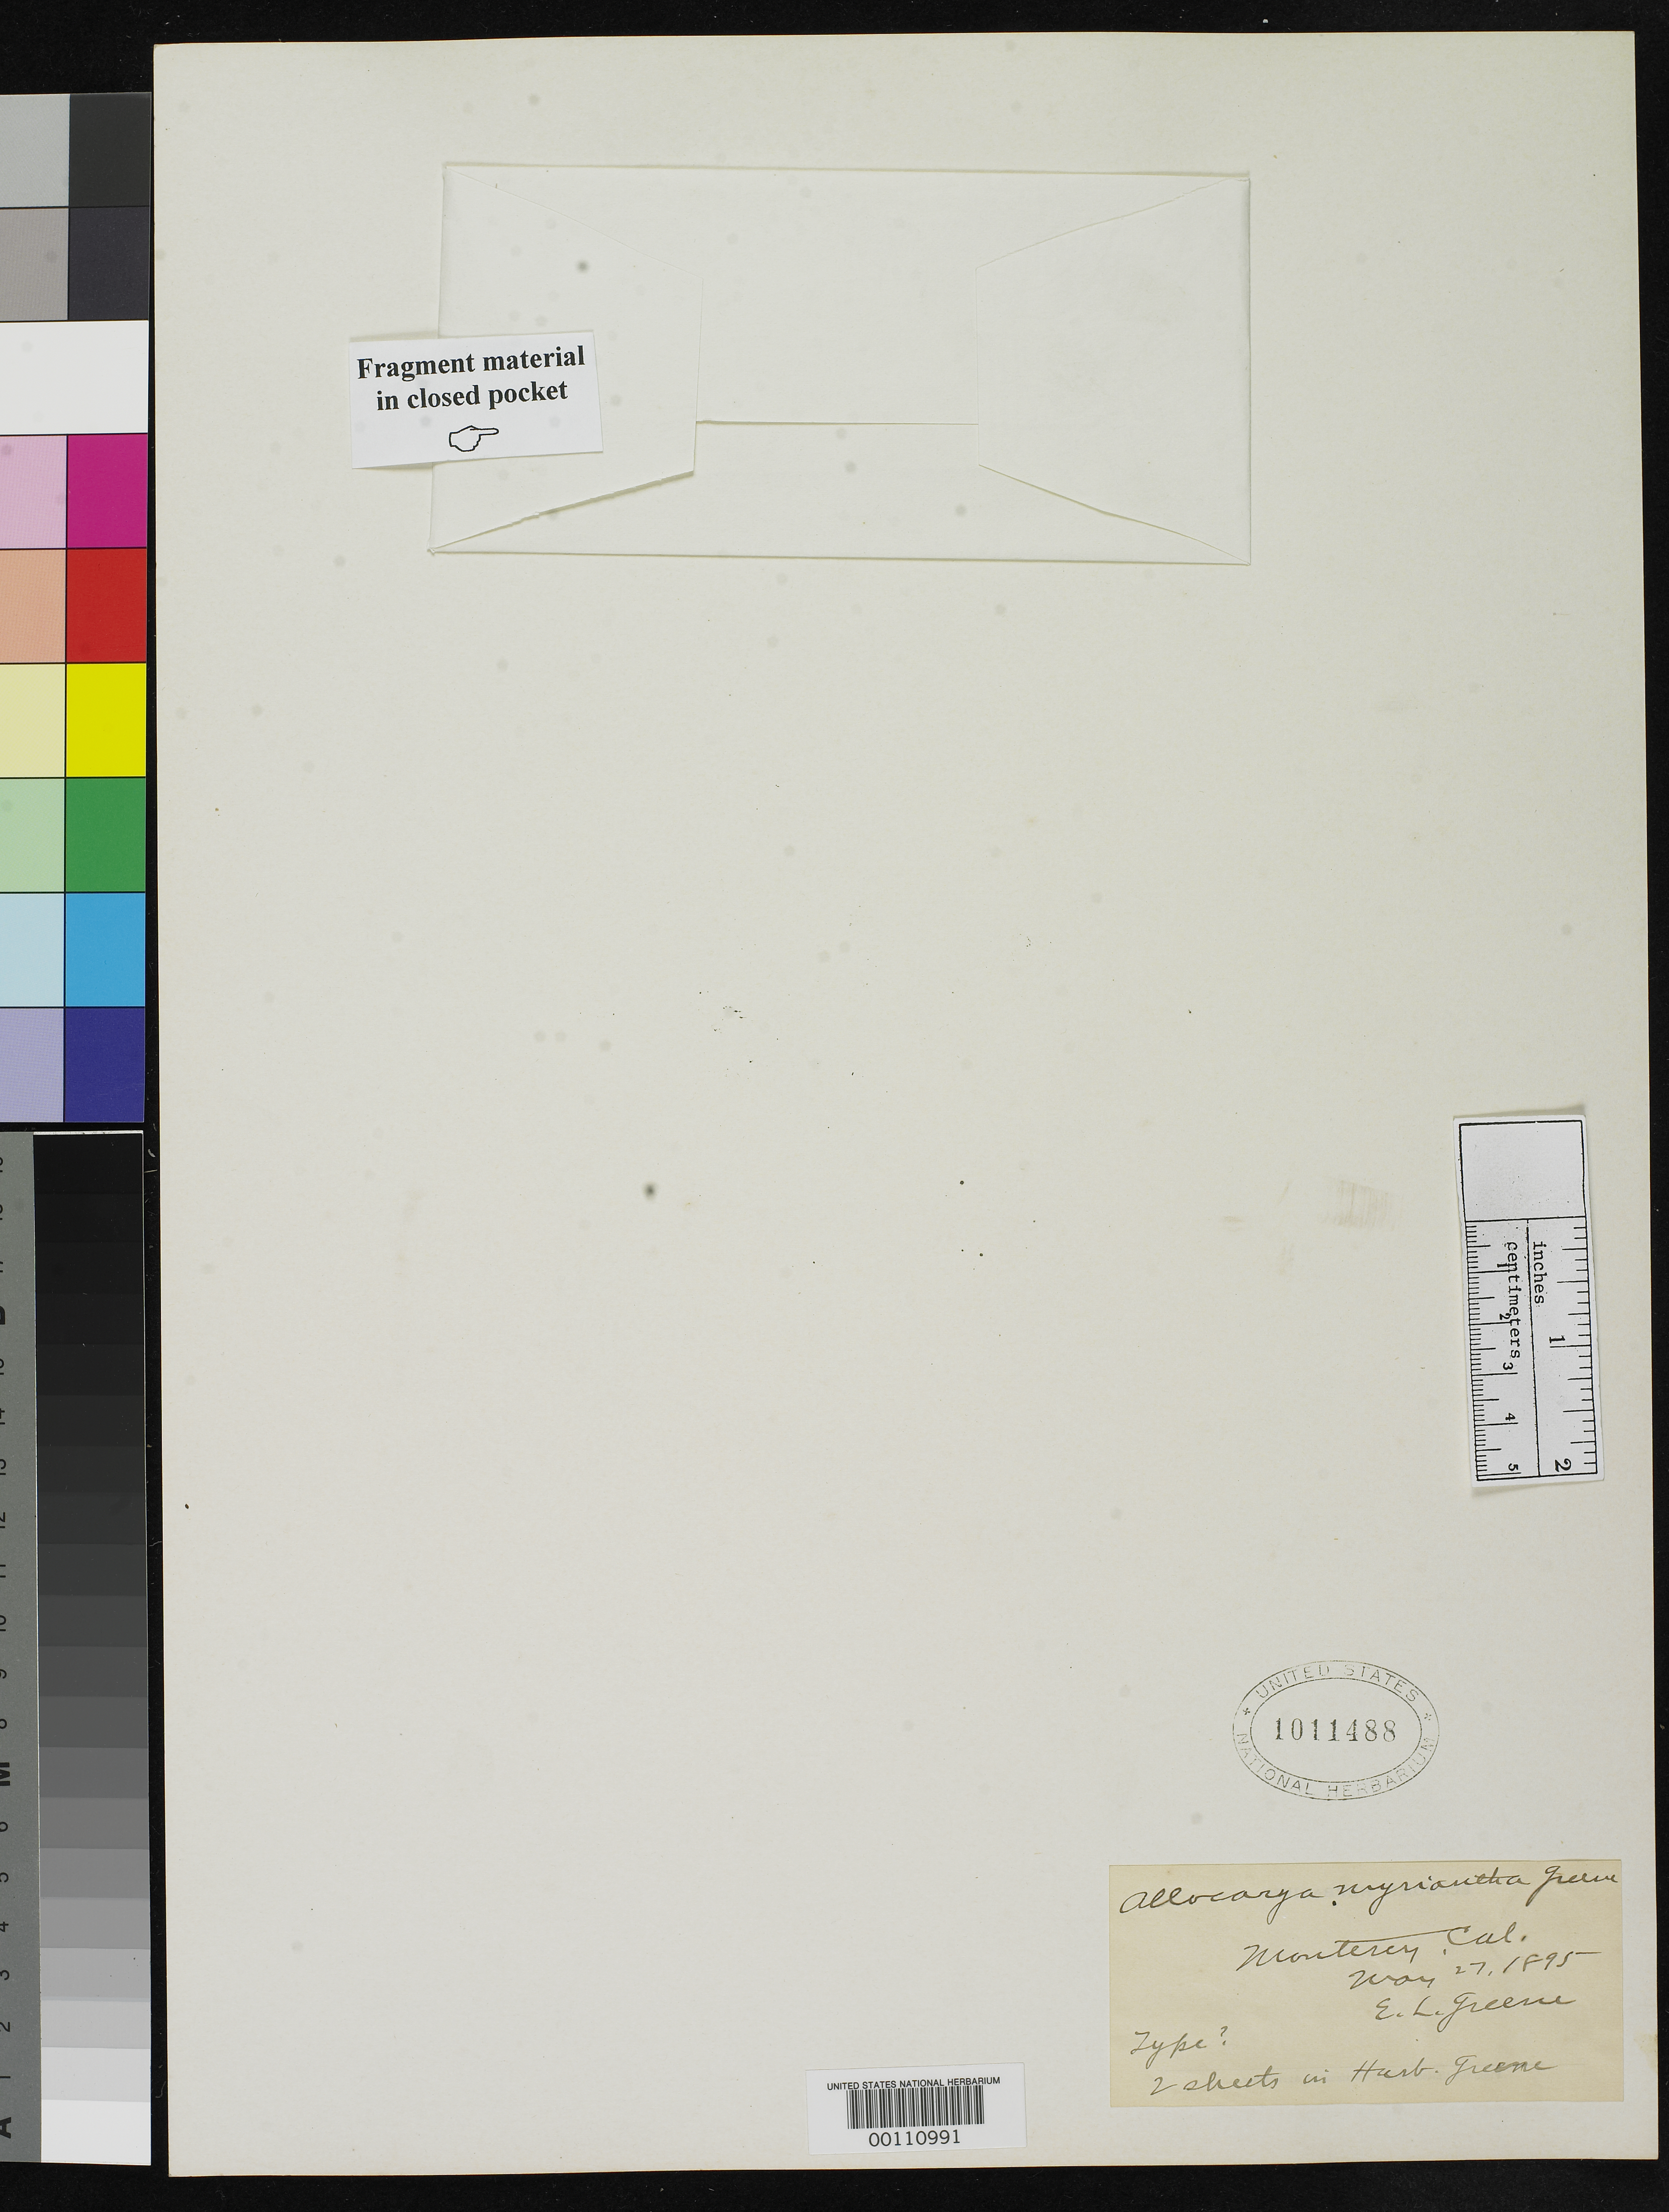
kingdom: Plantae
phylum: Tracheophyta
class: Magnoliopsida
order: Boraginales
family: Boraginaceae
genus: Allocarya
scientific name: Allocarya myriantha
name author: Greene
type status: Type Collection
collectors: E. L. Greene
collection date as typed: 27 May 1895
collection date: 1895-05-27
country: United States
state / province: California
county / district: Monterey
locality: Monterey.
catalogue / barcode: US 1011488